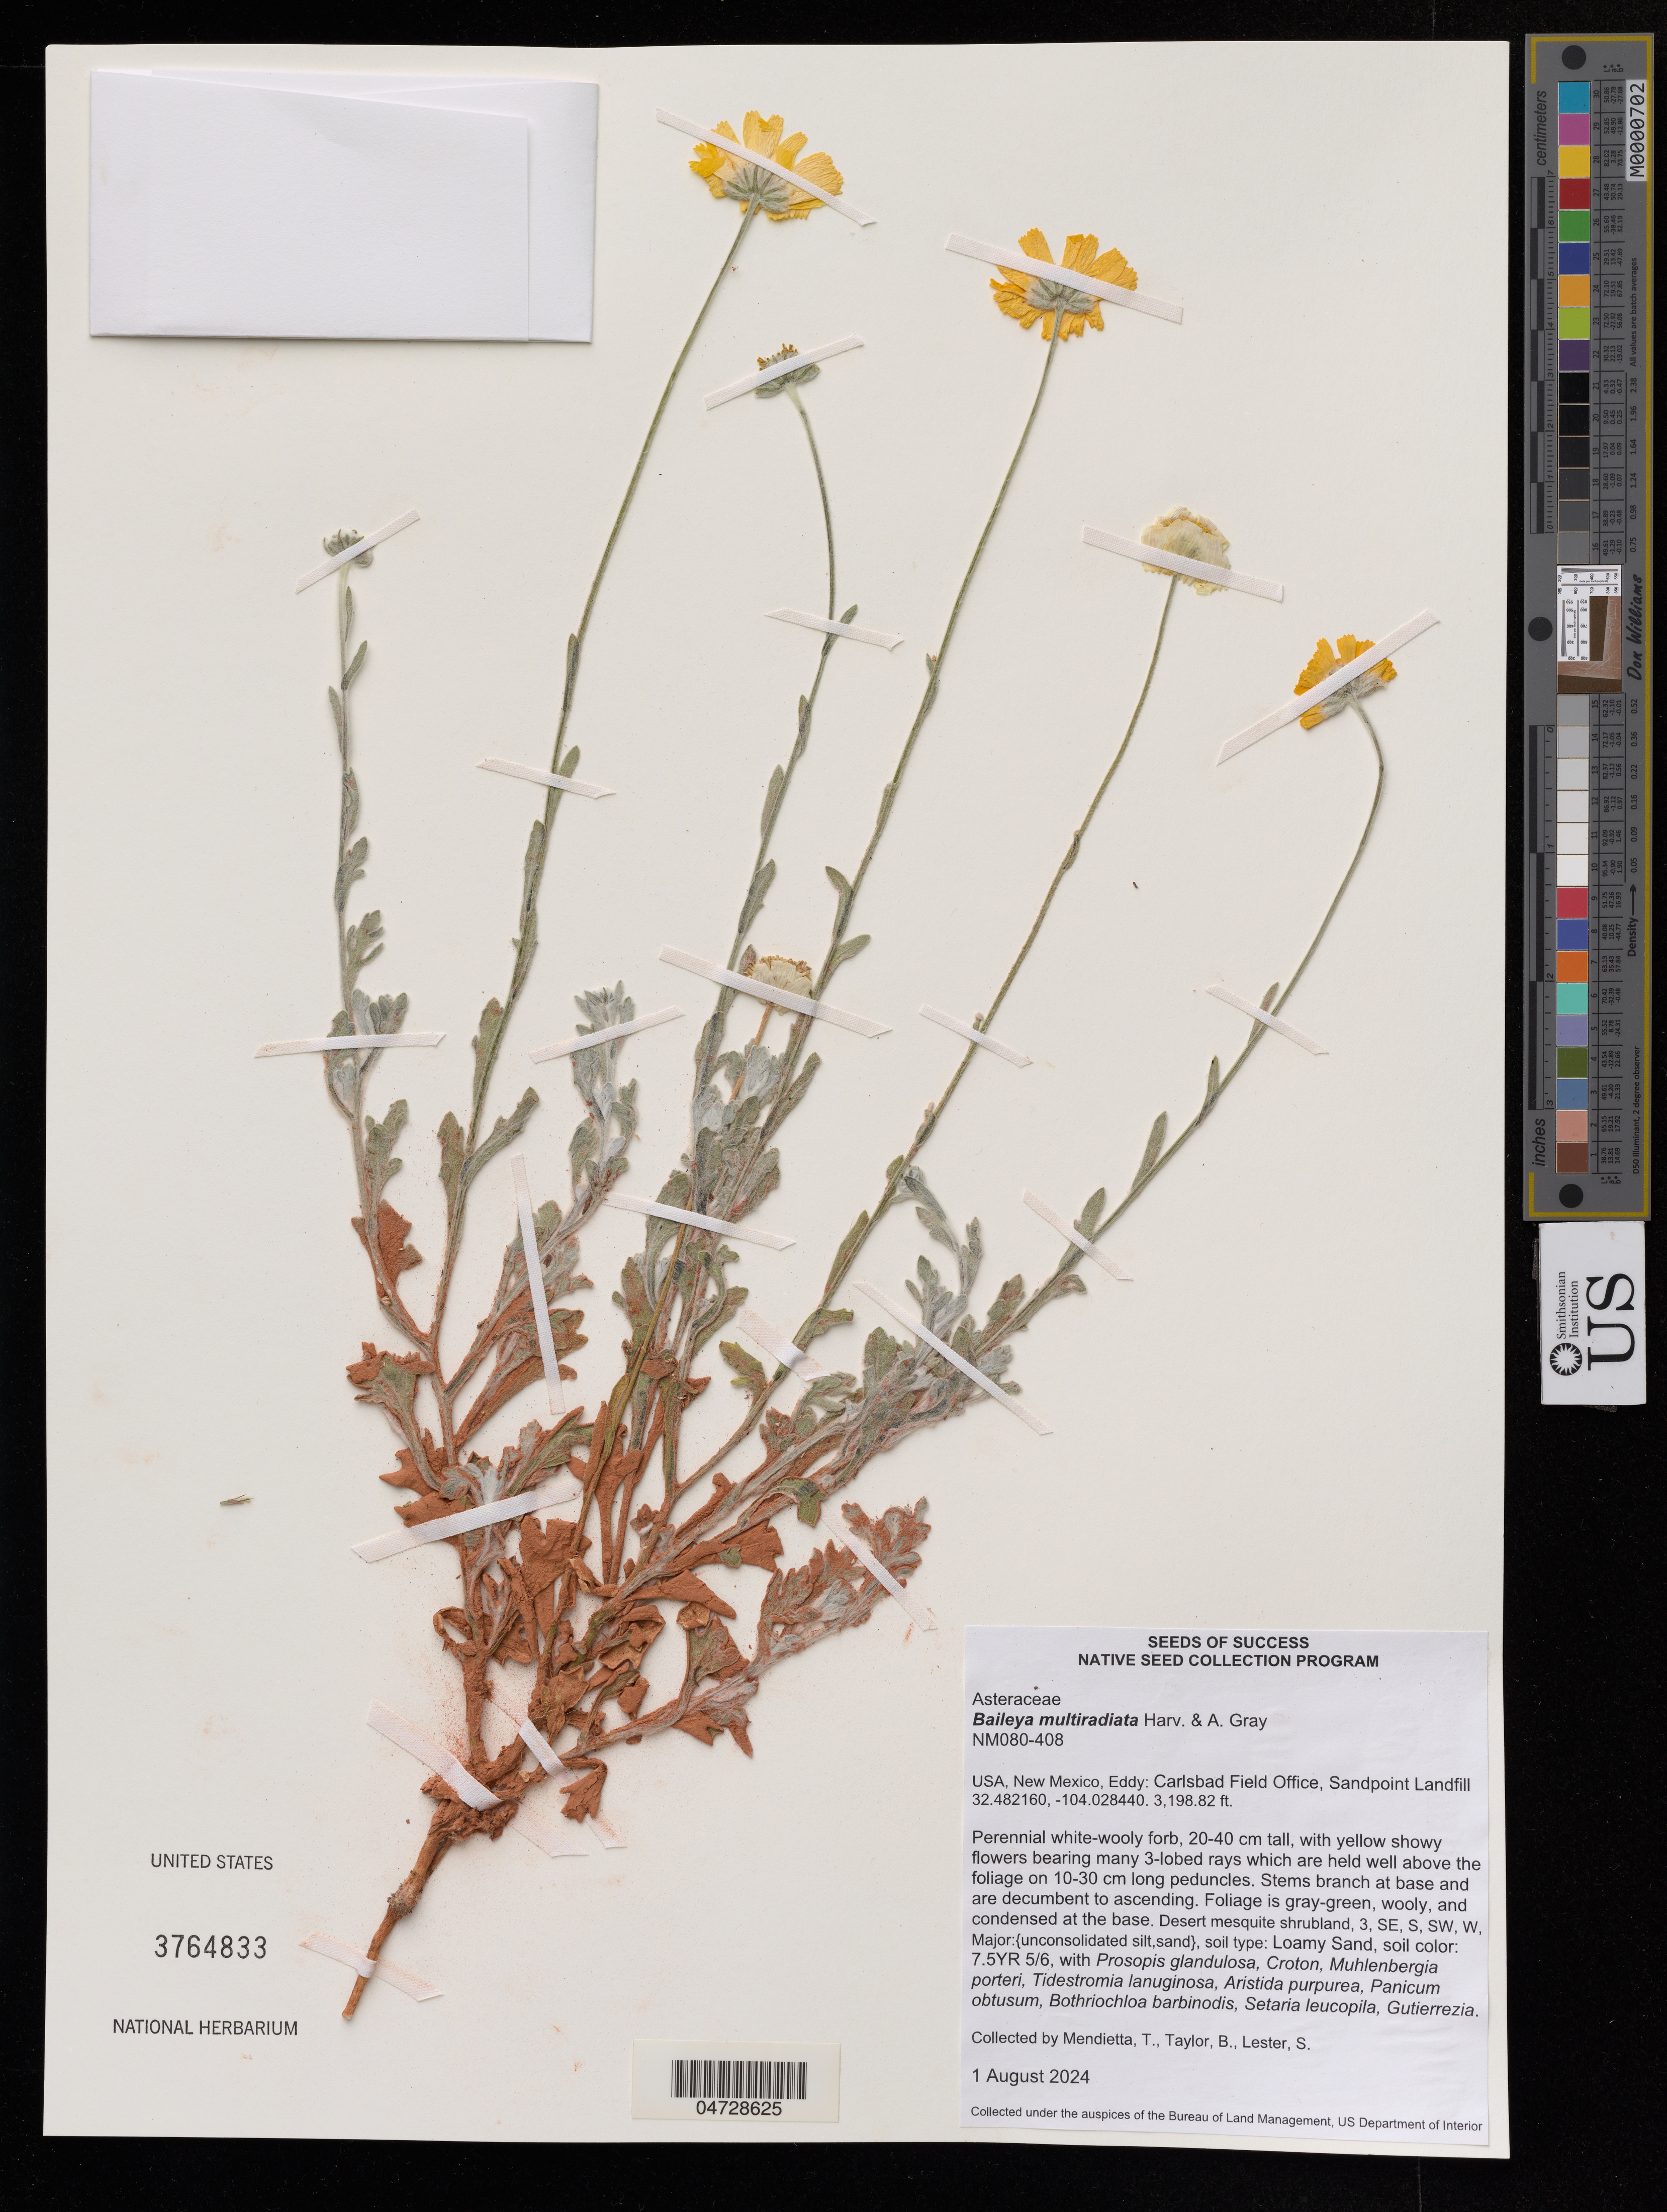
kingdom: Plantae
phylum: Tracheophyta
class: Magnoliopsida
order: Asterales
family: Asteraceae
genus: Baileya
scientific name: Baileya multiradiata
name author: Harv. & A. Gray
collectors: T. Mendietta & B. Taylor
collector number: NM080-408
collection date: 2024-08-01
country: United States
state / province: New Mexico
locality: Eddy: Carlsbad Field Office, Sandpoint Landfill.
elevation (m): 975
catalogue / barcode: US 3764833